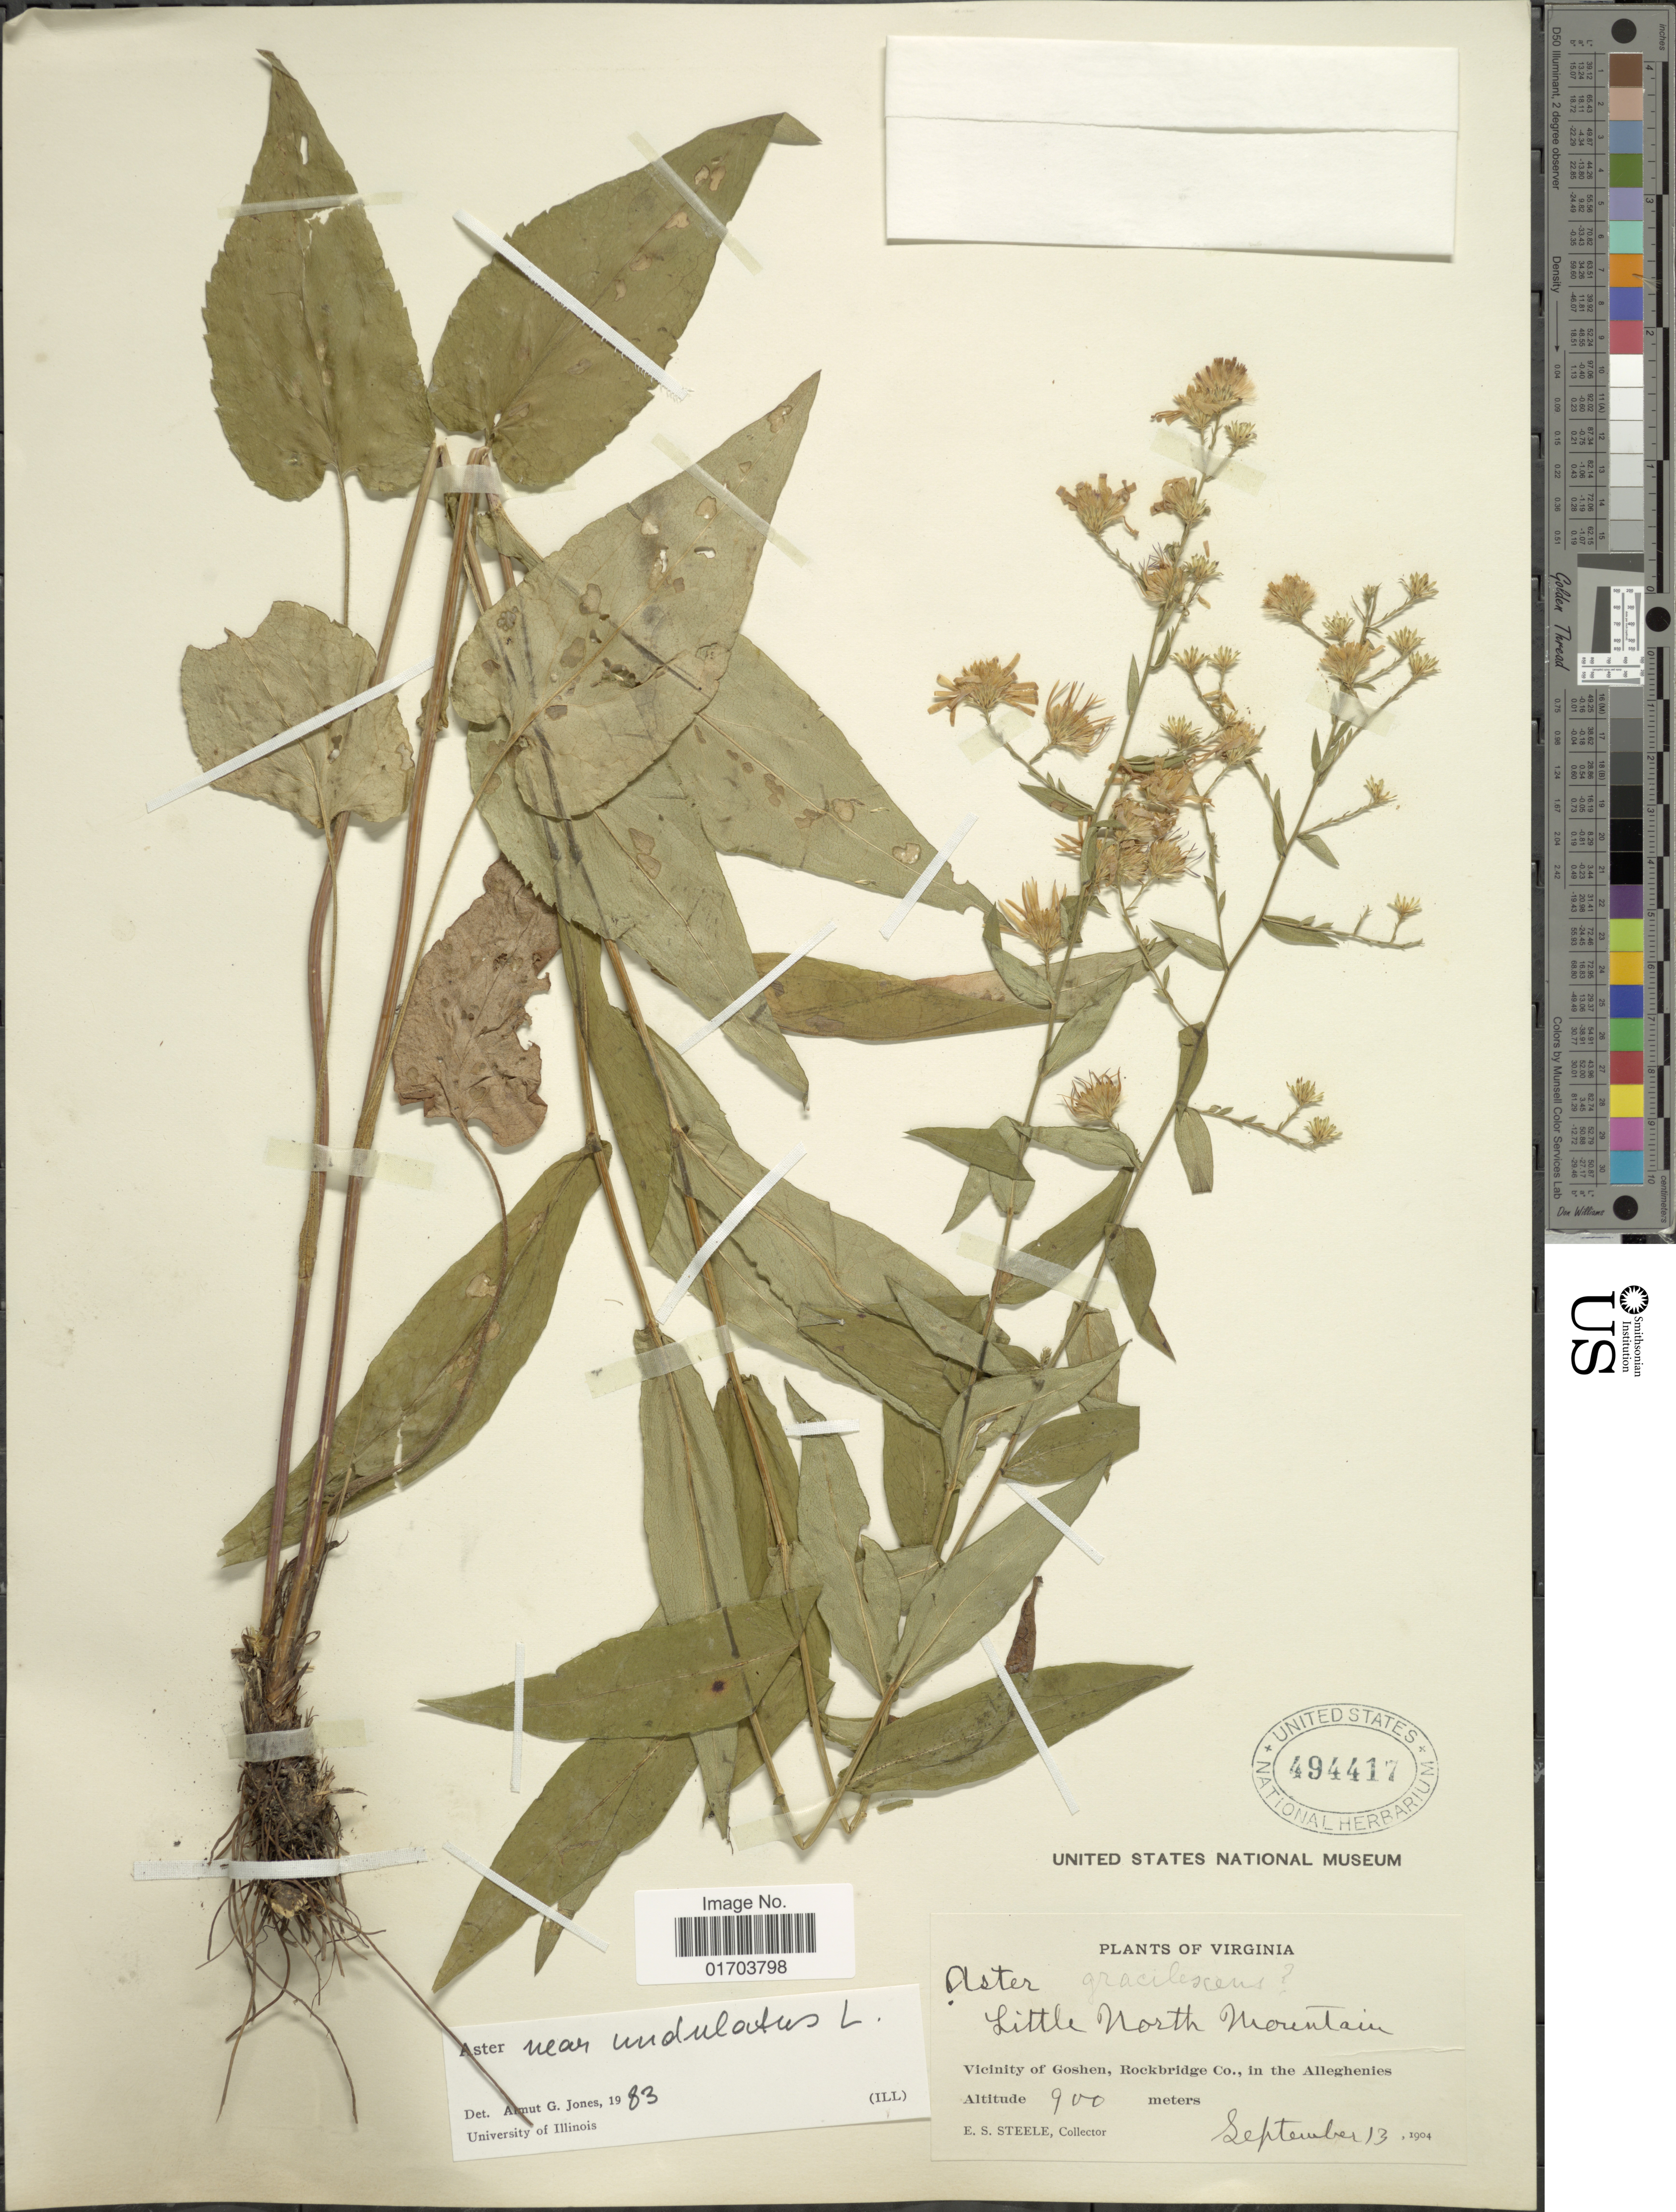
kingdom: Plantae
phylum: Tracheophyta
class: Magnoliopsida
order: Asterales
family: Asteraceae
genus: Symphyotrichum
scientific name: Symphyotrichum undulatum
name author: (L.) G.L. Nesom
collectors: E. Steele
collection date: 1904-09-13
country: United States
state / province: Virginia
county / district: Rockbridge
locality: Little North Mountain, Vicinity of Goshen, Rockbridge Co., in the Alleghenies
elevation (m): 900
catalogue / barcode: US 494417